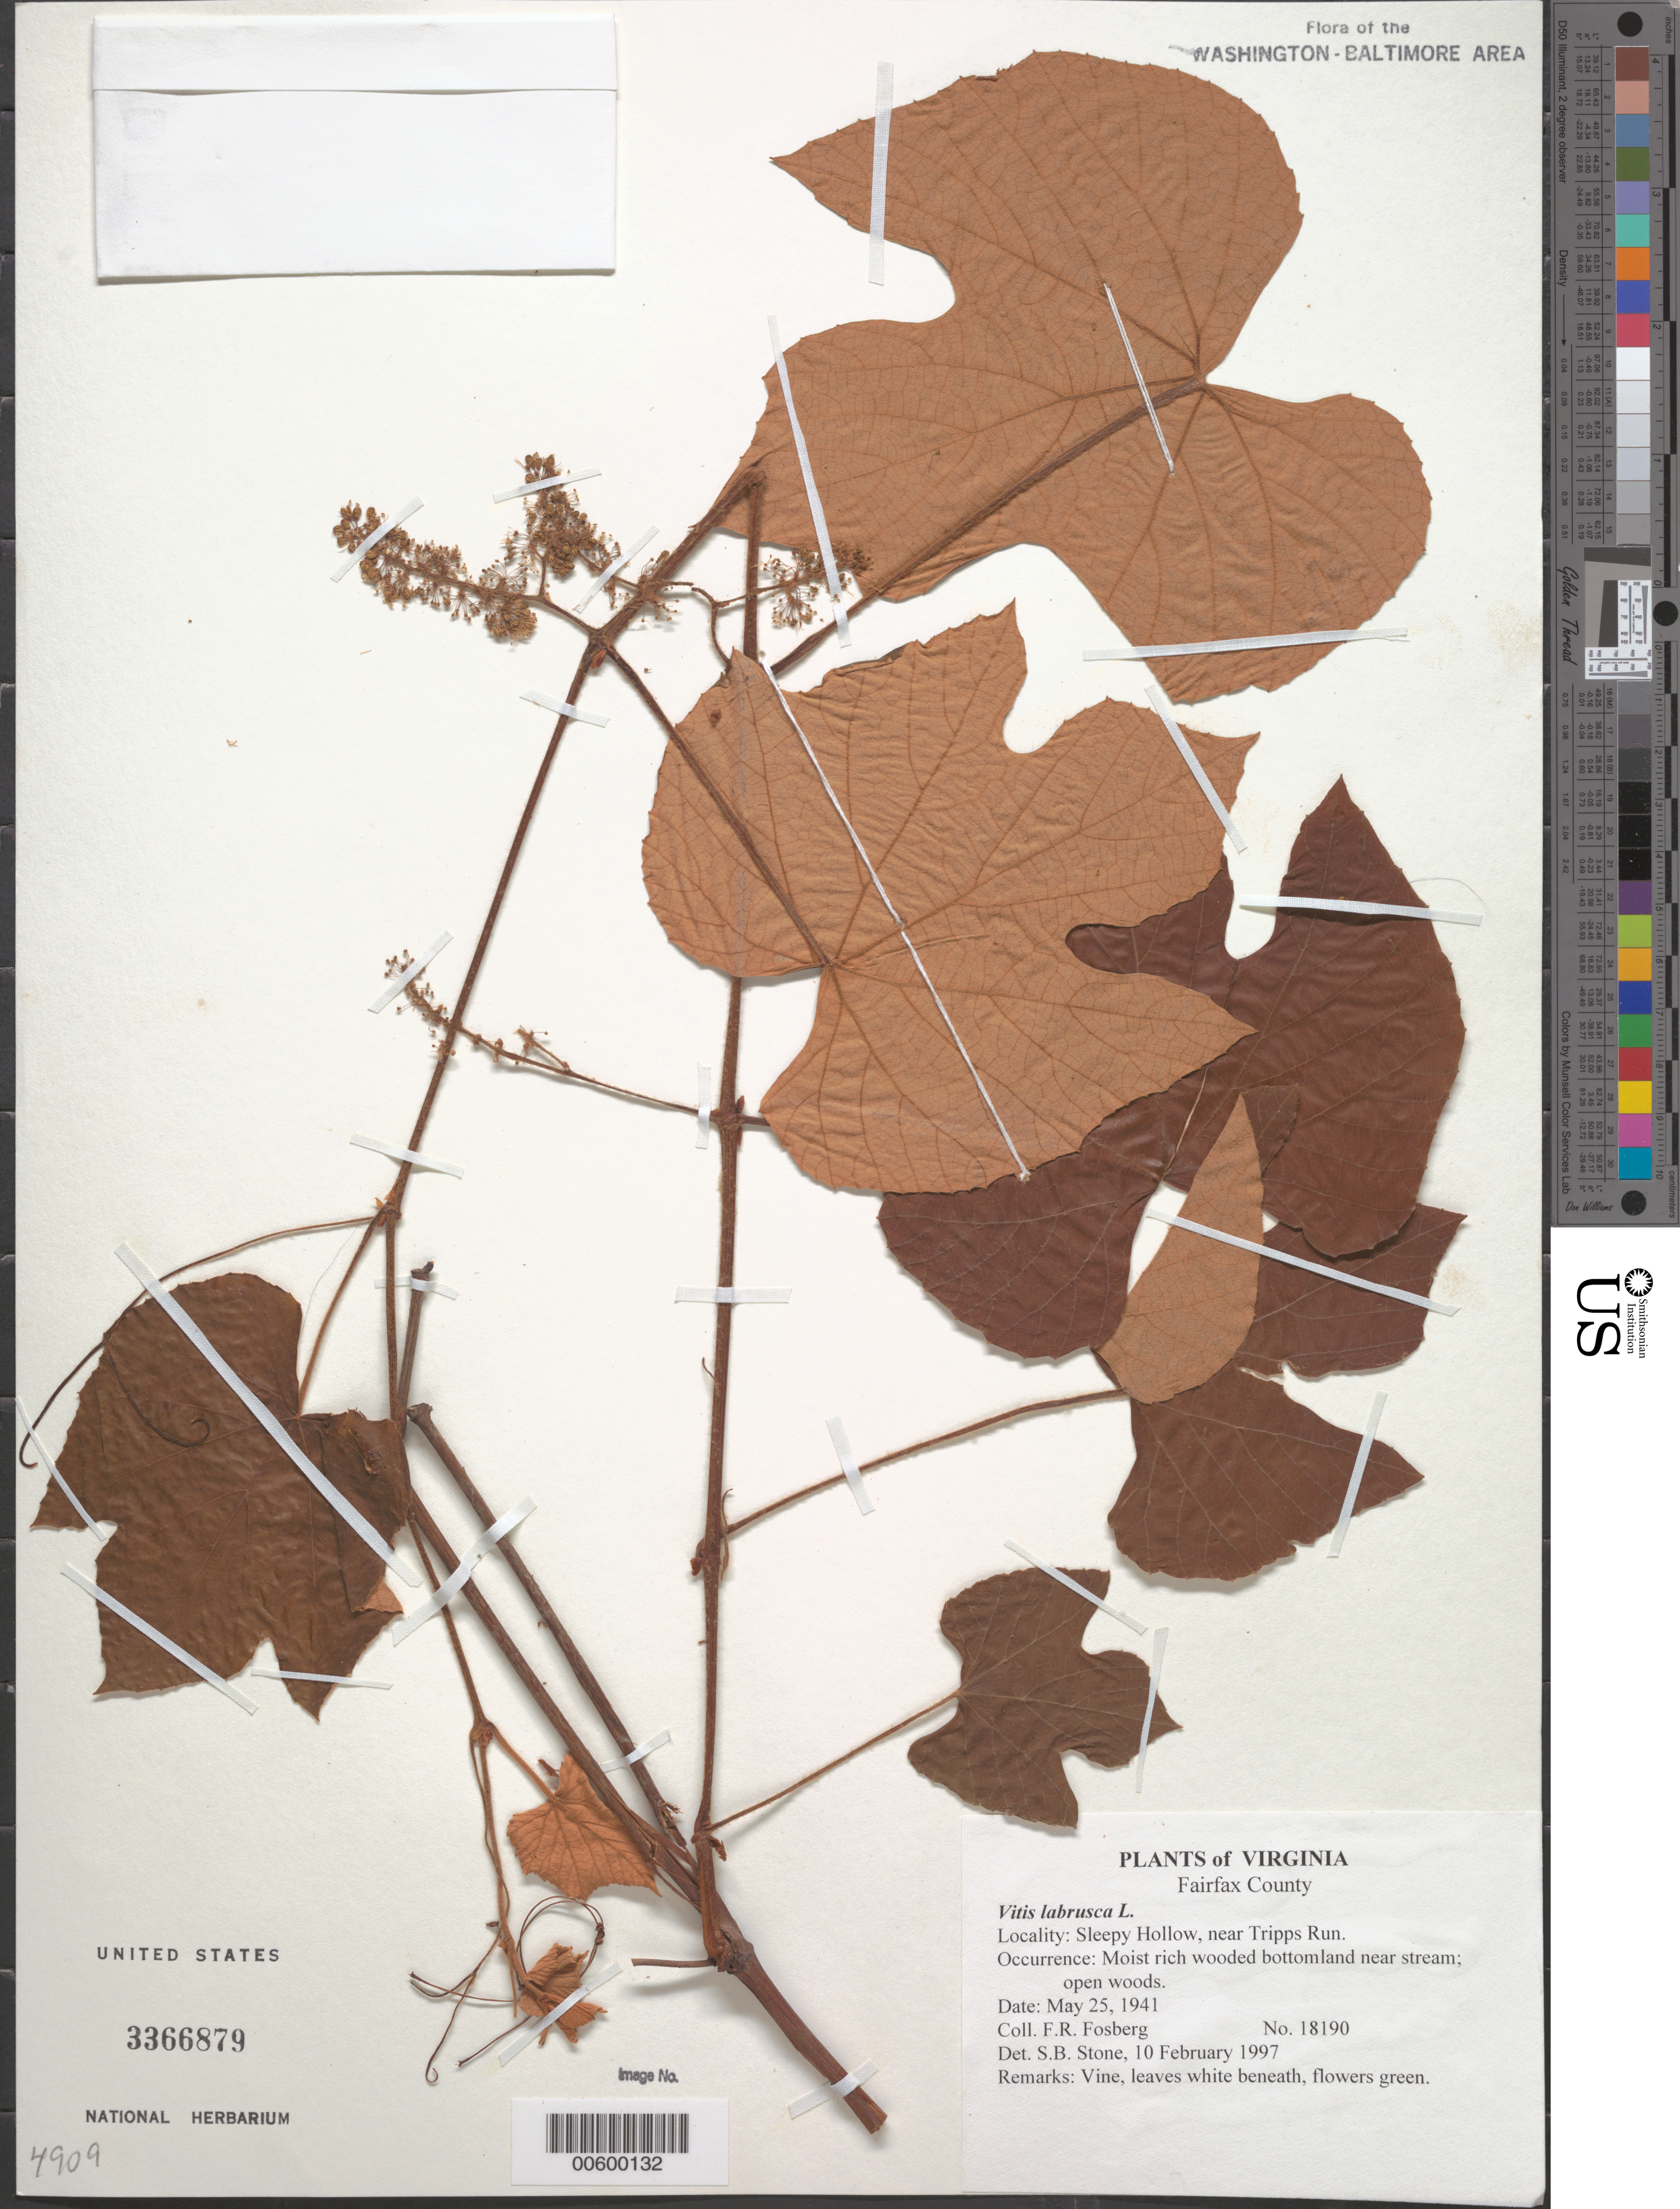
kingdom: Plantae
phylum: Tracheophyta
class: Magnoliopsida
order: Vitales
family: Vitaceae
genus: Vitis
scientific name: Vitis labrusca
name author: L.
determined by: Stone, S. B.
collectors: F. R. Fosberg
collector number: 18190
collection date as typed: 25 May 1941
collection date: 1941-05-25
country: United States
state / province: Virginia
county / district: Fairfax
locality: Sleepy Hollow, near Tripps Run.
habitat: Moist rich wooded bottomland near stream; open woods.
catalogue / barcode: US 3366879